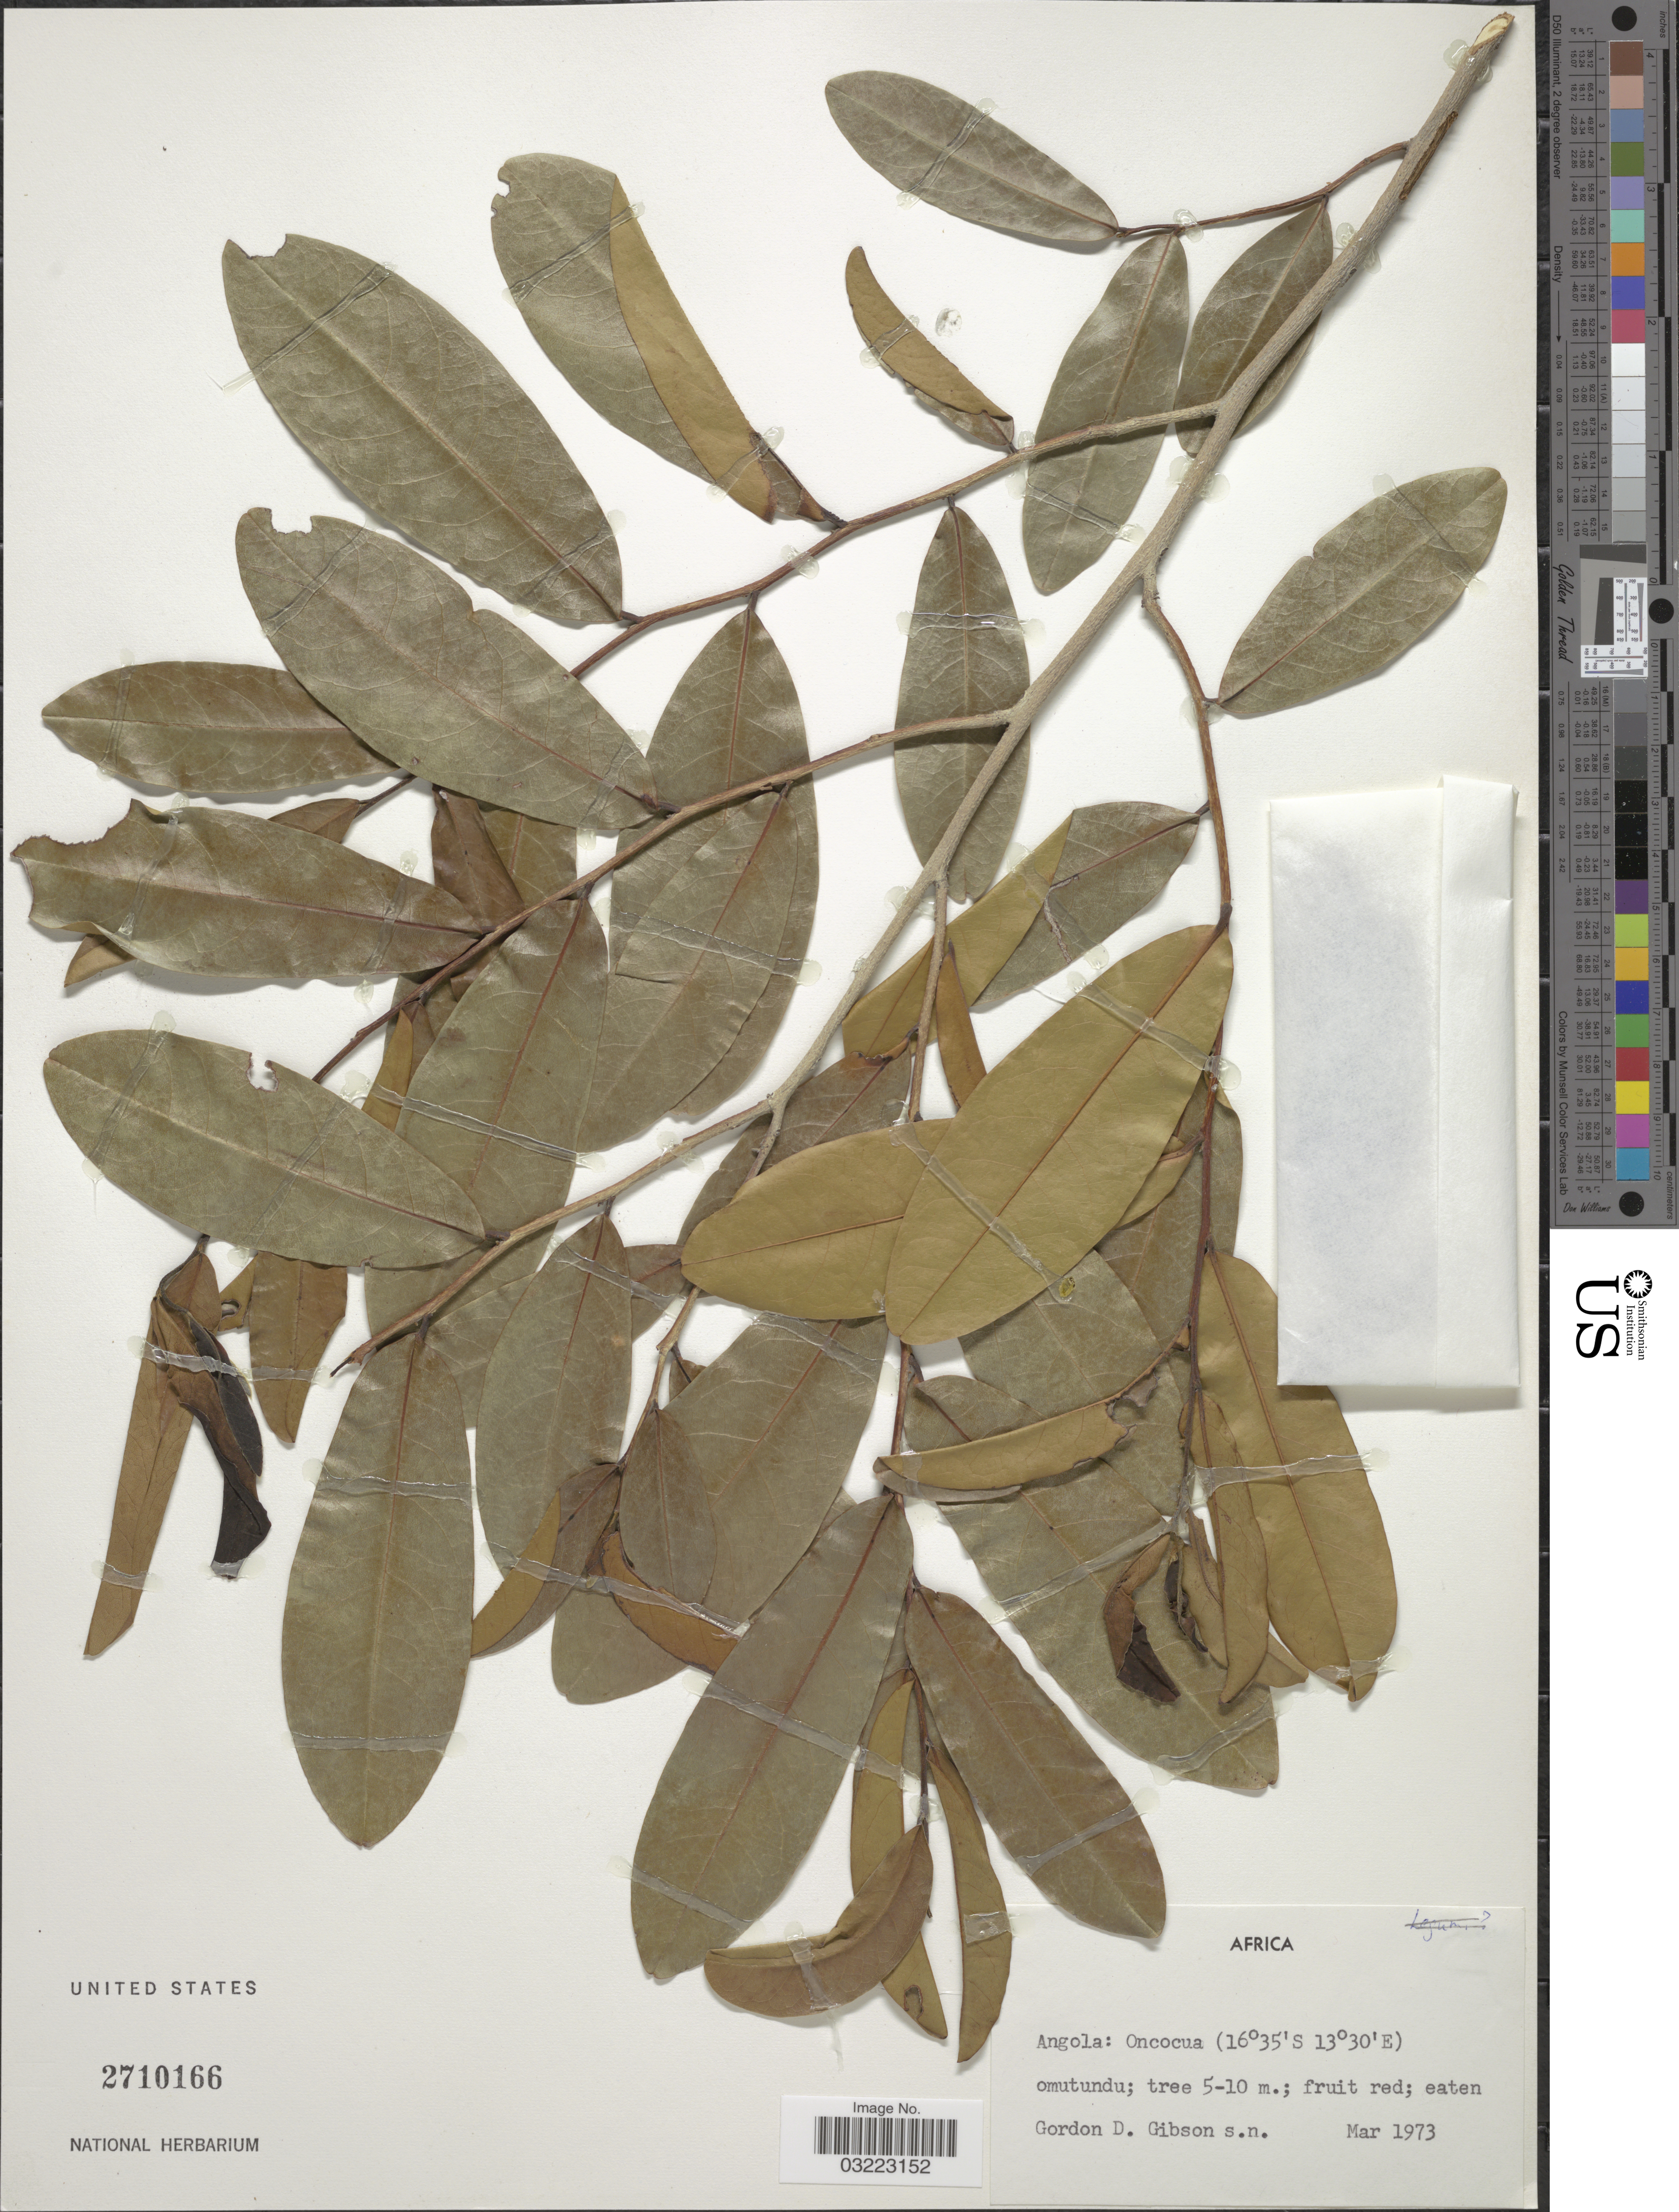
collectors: G. D. Gibson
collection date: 1973-03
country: Angola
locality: Concocua.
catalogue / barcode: US 2710166